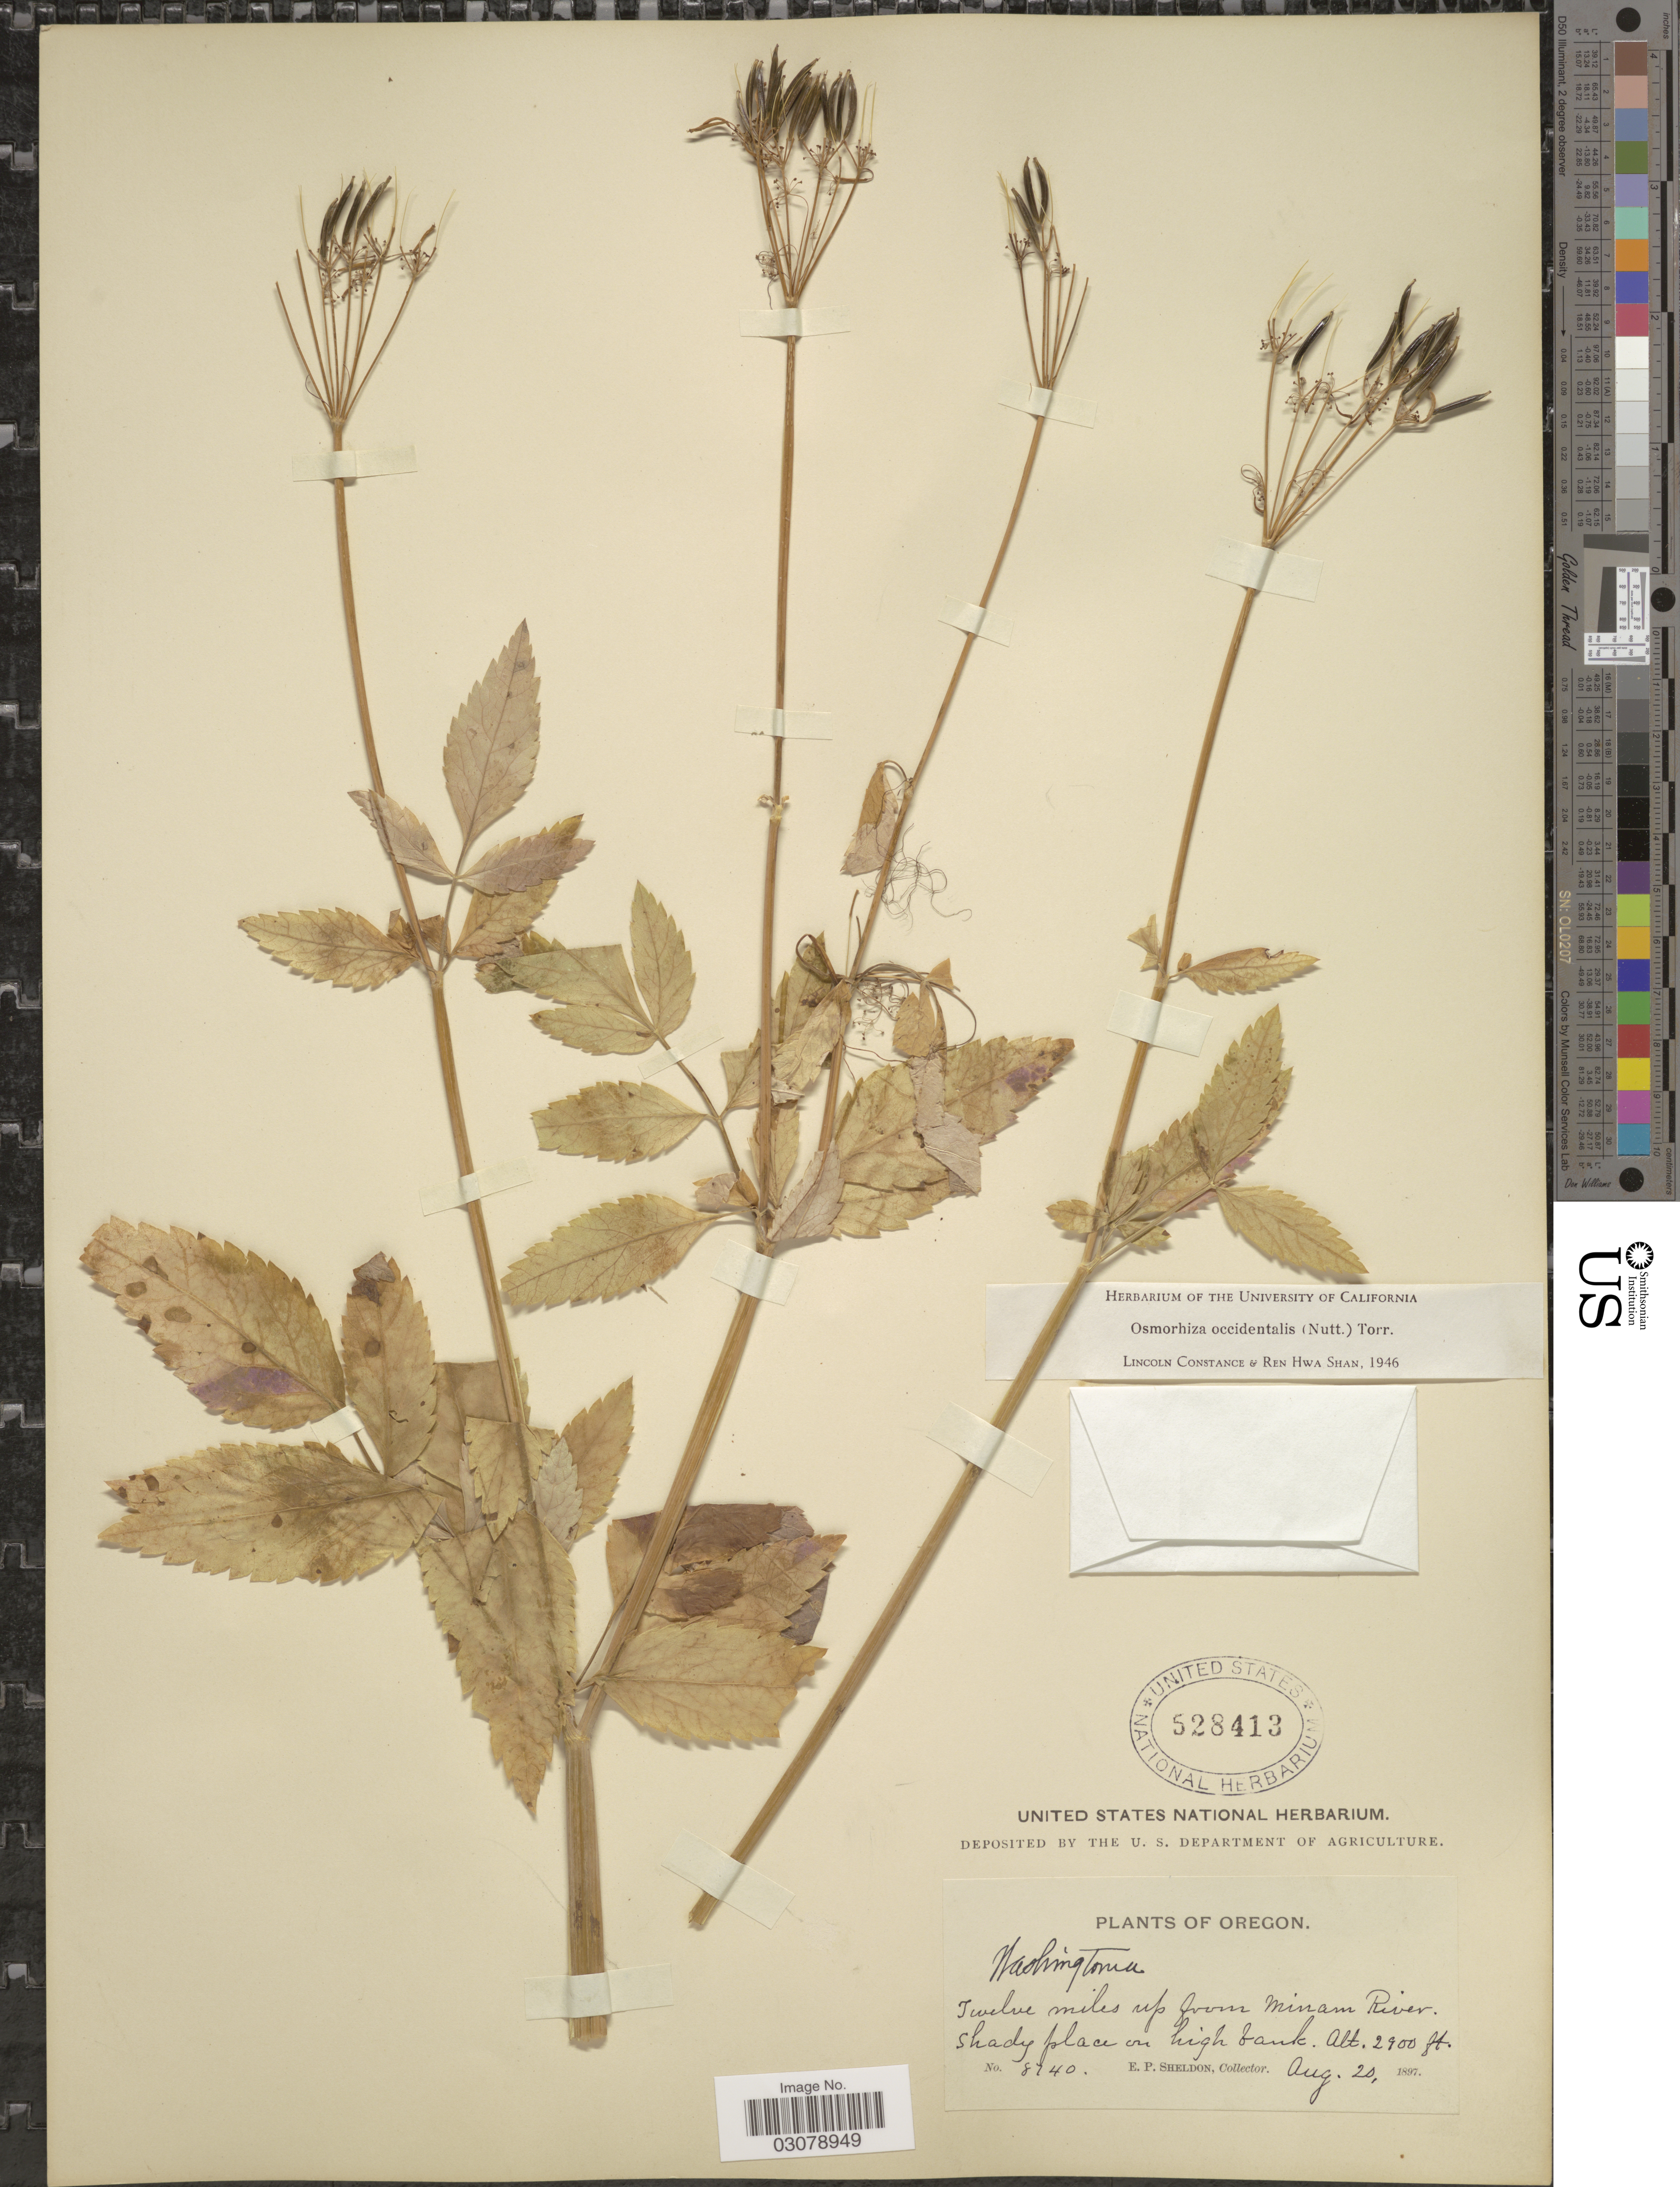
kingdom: Plantae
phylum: Tracheophyta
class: Magnoliopsida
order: Apiales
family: Apiaceae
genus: Osmorhiza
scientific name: Osmorhiza occidentalis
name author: (Nutt.) Torr.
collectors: E. P. Sheldon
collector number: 8740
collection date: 1897-08-20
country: United States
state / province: Oregon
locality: Twelve miles up from Minam River shady place on high bank.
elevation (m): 884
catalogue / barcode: US 528413